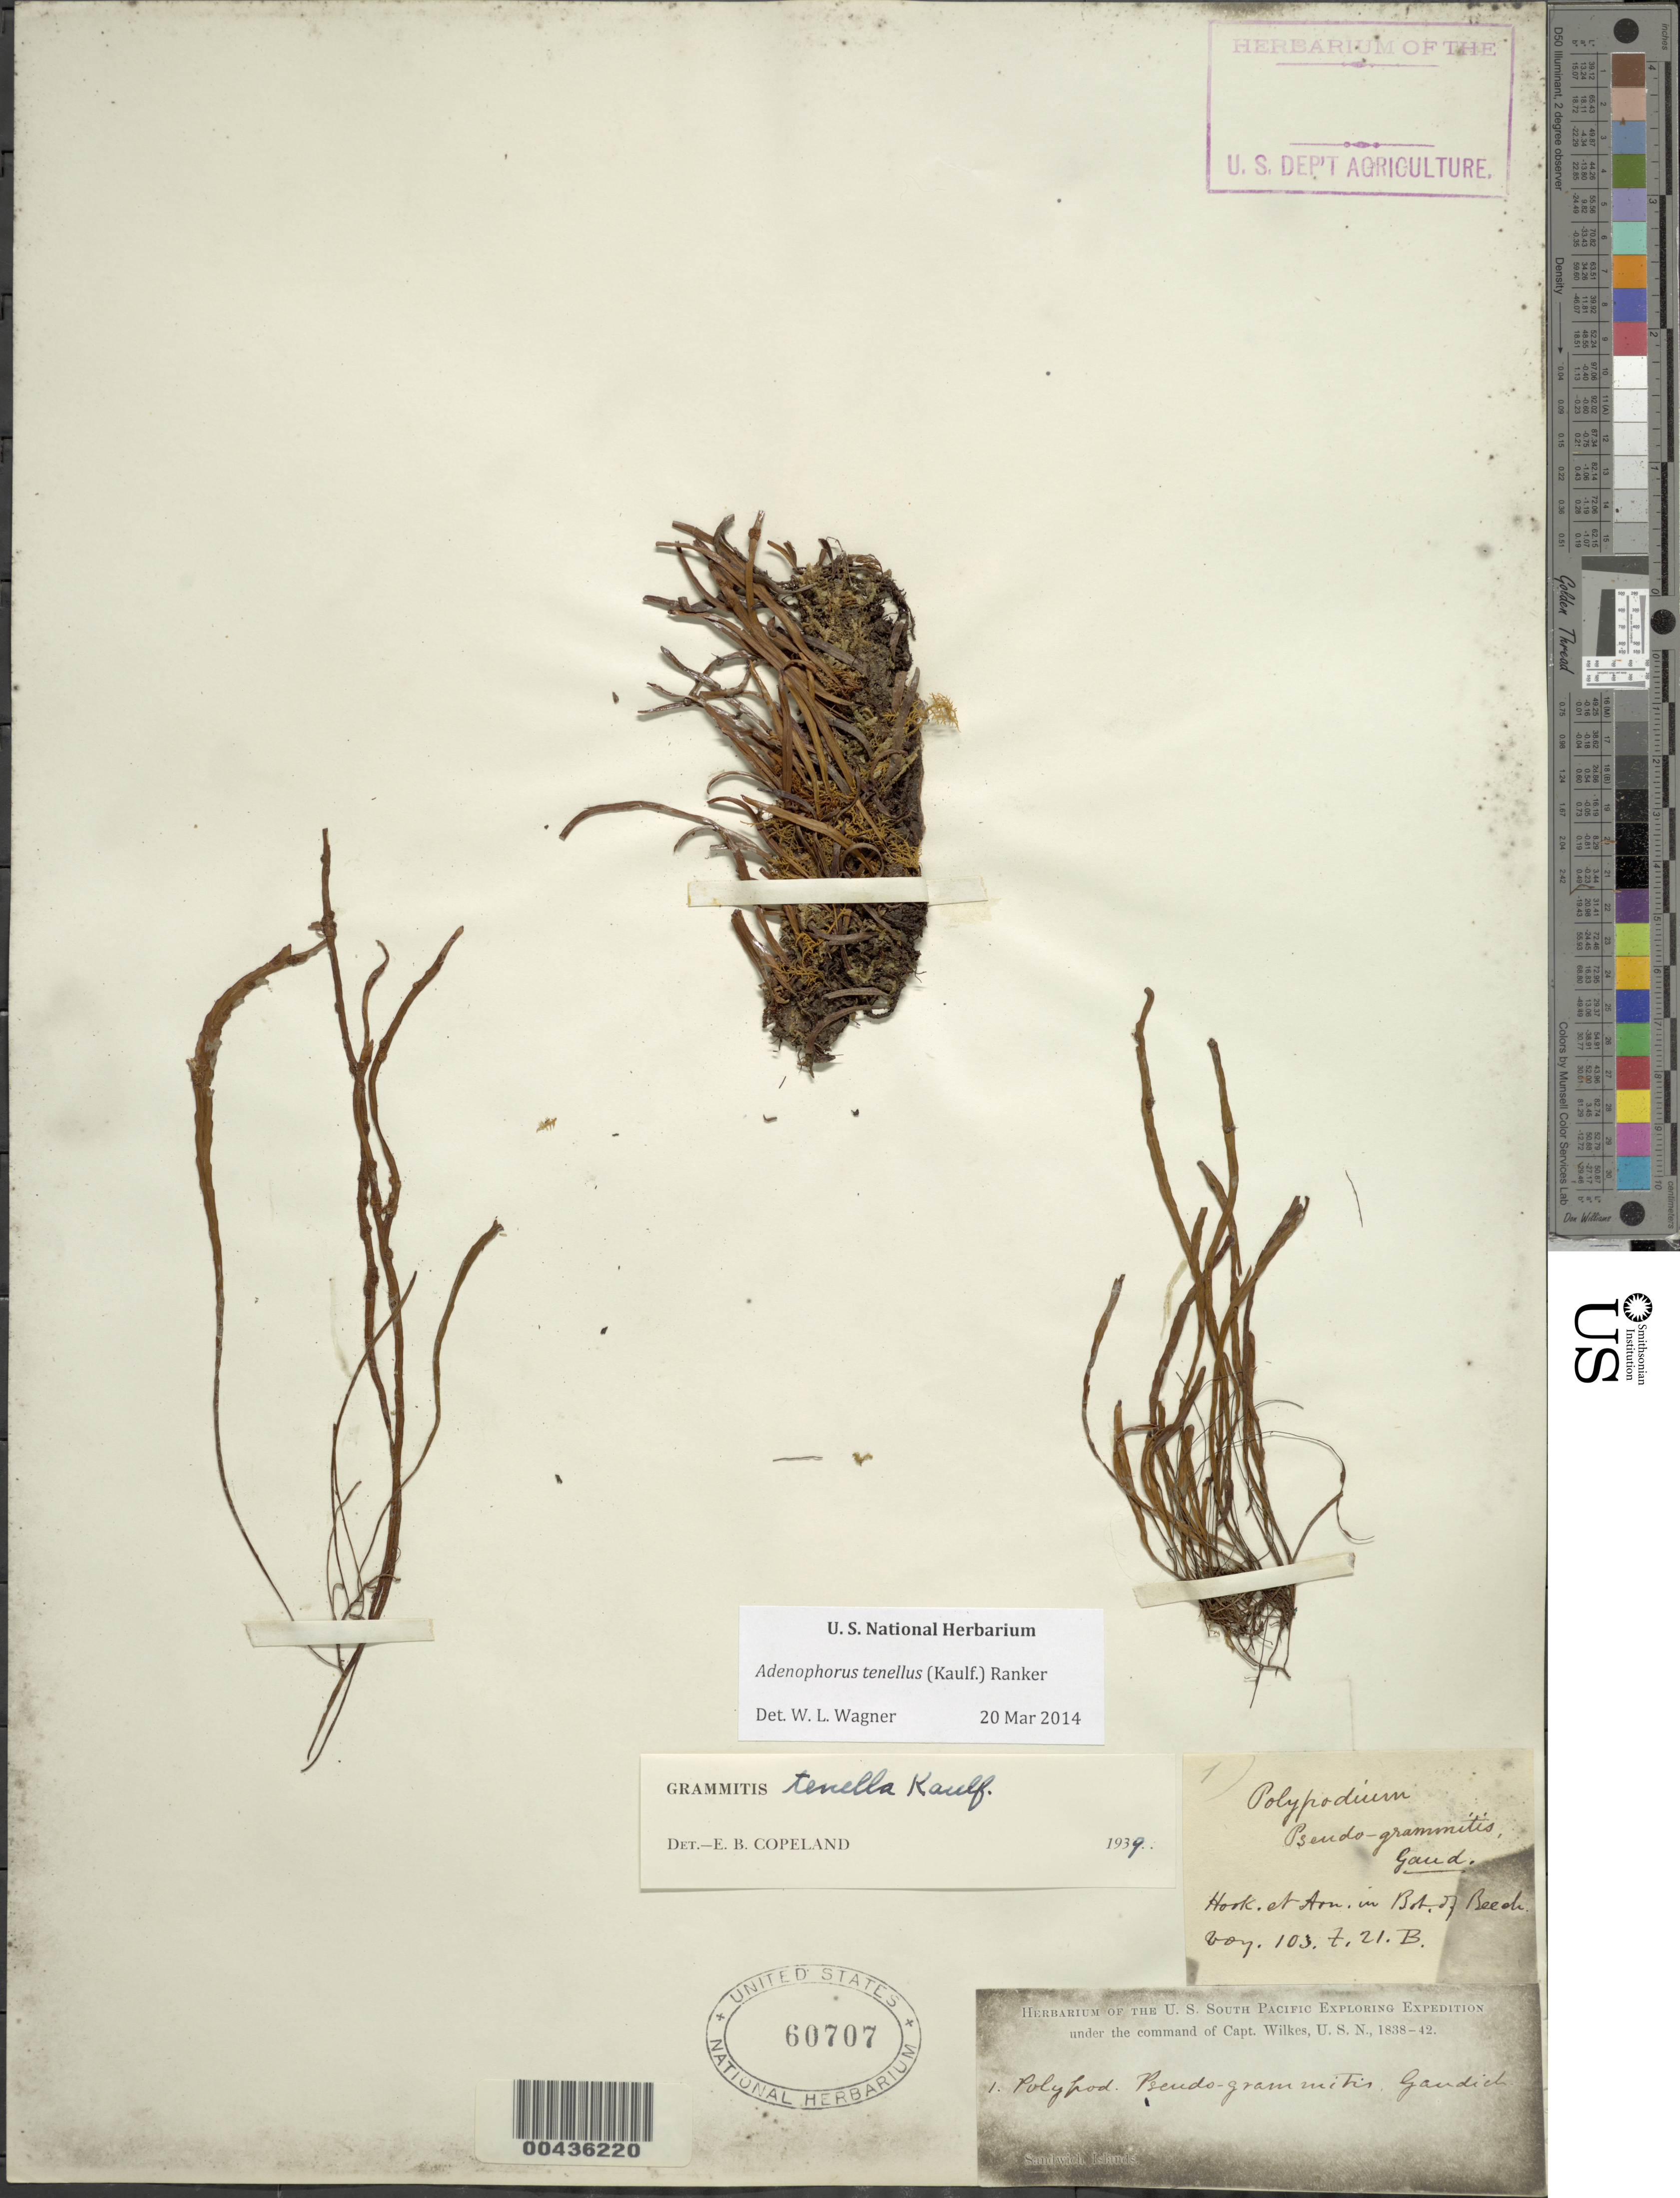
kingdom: Plantae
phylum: Tracheophyta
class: Polypodiopsida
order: Polypodiales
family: Polypodiaceae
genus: Adenophorus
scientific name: Adenophorus tenellus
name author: (Kaulf.) Ranker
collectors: Wilkes Explor. Exped.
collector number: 1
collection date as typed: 1838 to -- --- 1842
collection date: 1838/1842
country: United States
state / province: Hawaii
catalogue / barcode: US 60707